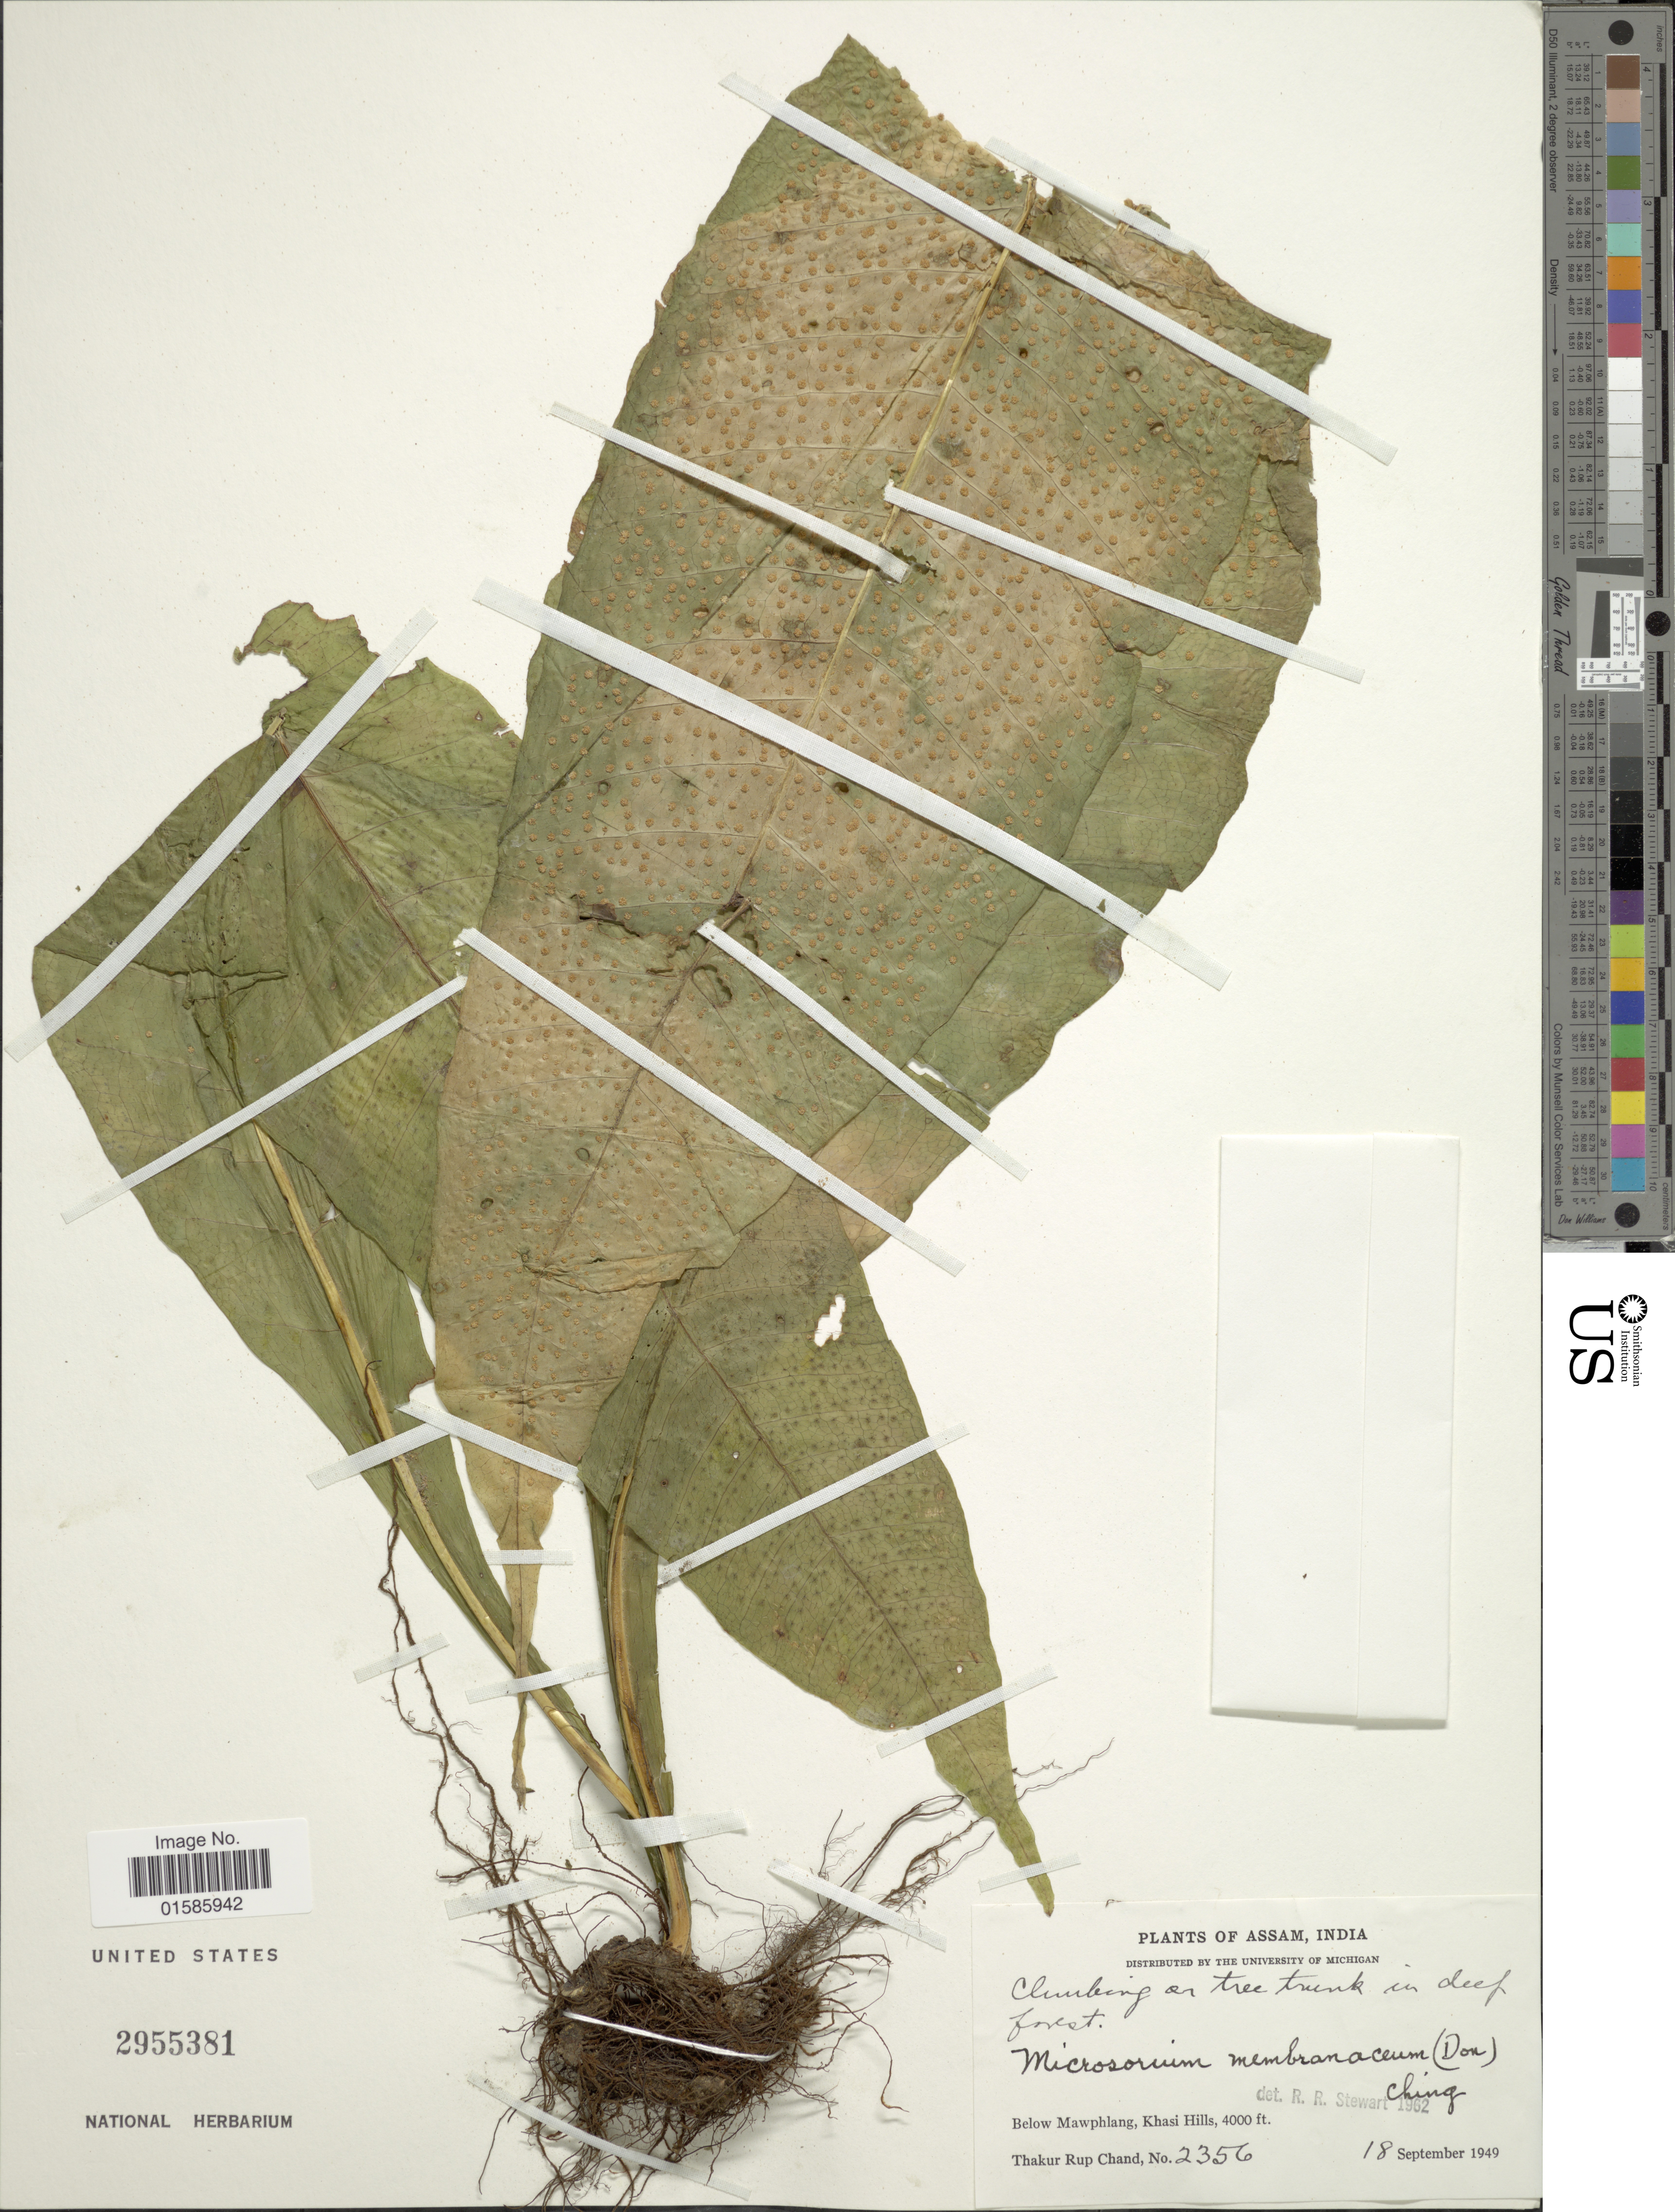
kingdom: Plantae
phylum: Tracheophyta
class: Polypodiopsida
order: Polypodiales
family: Polypodiaceae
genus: Microsorum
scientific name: Microsorum membranaceum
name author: (D. Don) Ching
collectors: T. R. Chand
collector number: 2356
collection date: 1949-09-18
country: India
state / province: Meghalaya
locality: Below Mawphlang, Khasi Hills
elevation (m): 1219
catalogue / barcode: US 2955381